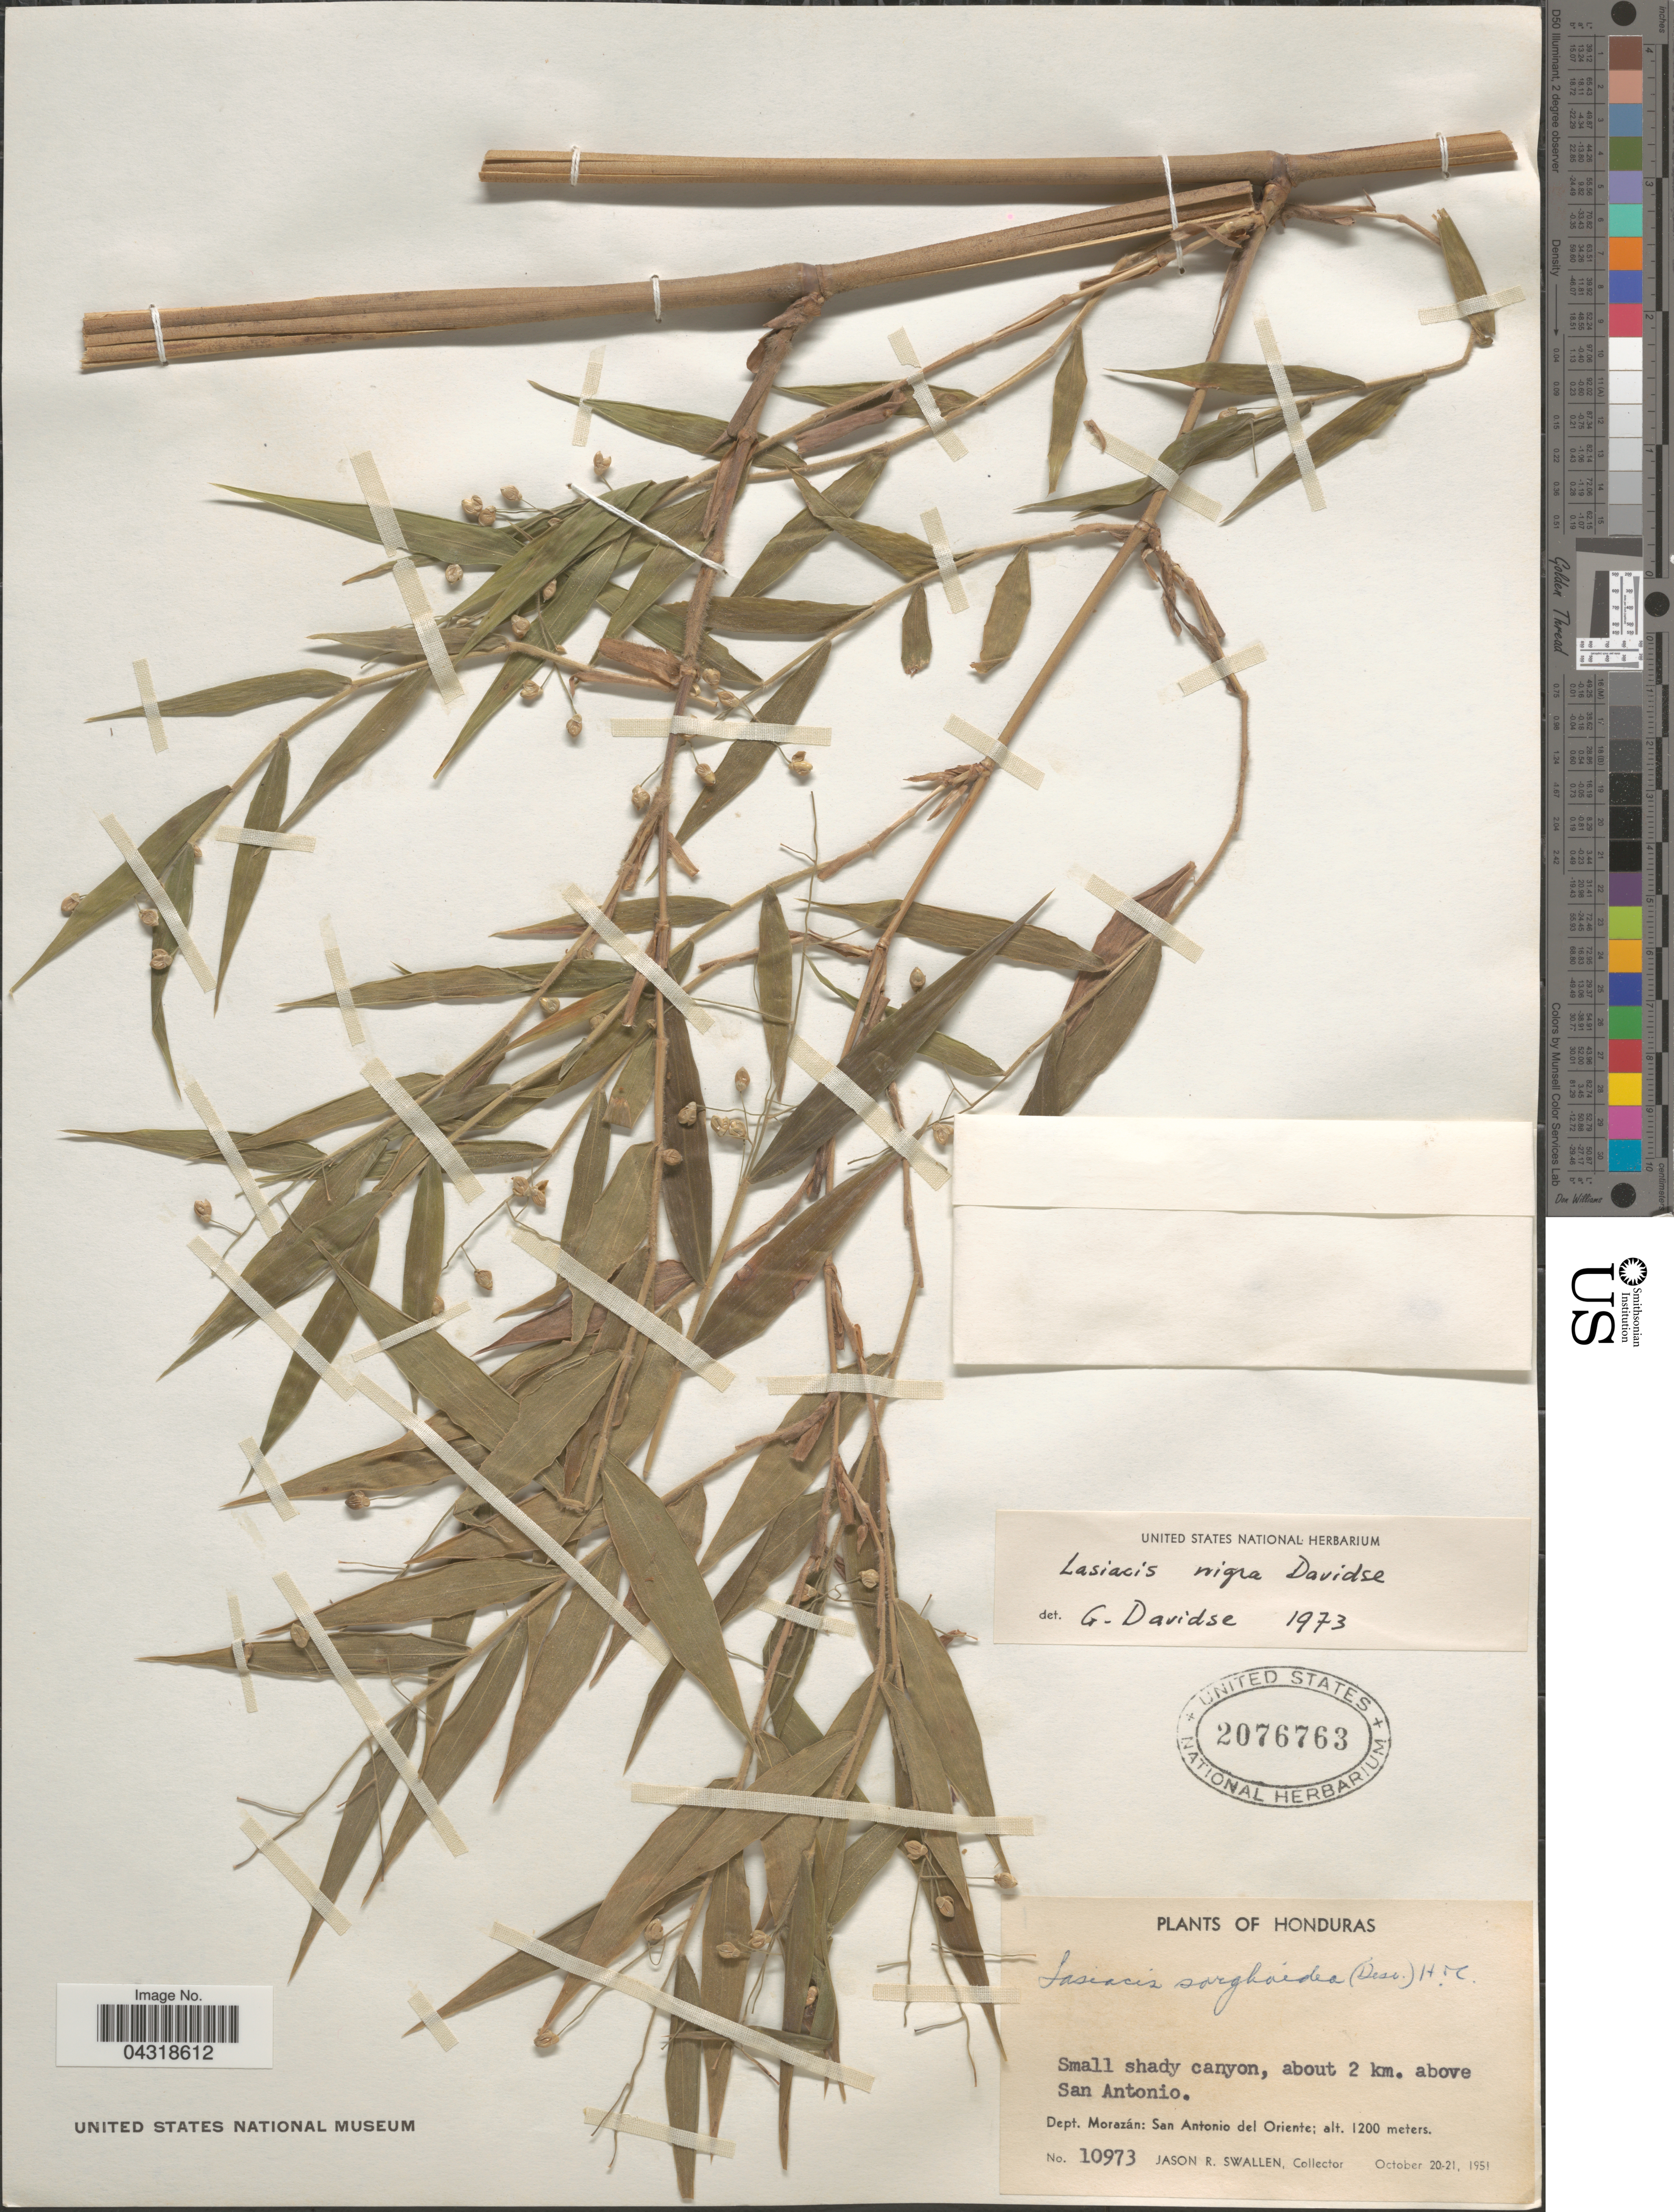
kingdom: Plantae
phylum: Tracheophyta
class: Liliopsida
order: Poales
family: Poaceae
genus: Lasiacis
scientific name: Lasiacis nigra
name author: Davidse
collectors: J. R. Swallen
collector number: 10973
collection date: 1951-10-20/1951-10-21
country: Honduras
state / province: Fco. Morazán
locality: About 2 km. above San Antonio. Dept. Morazán: San Antonio del Oriente.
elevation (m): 1200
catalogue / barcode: US 2076763